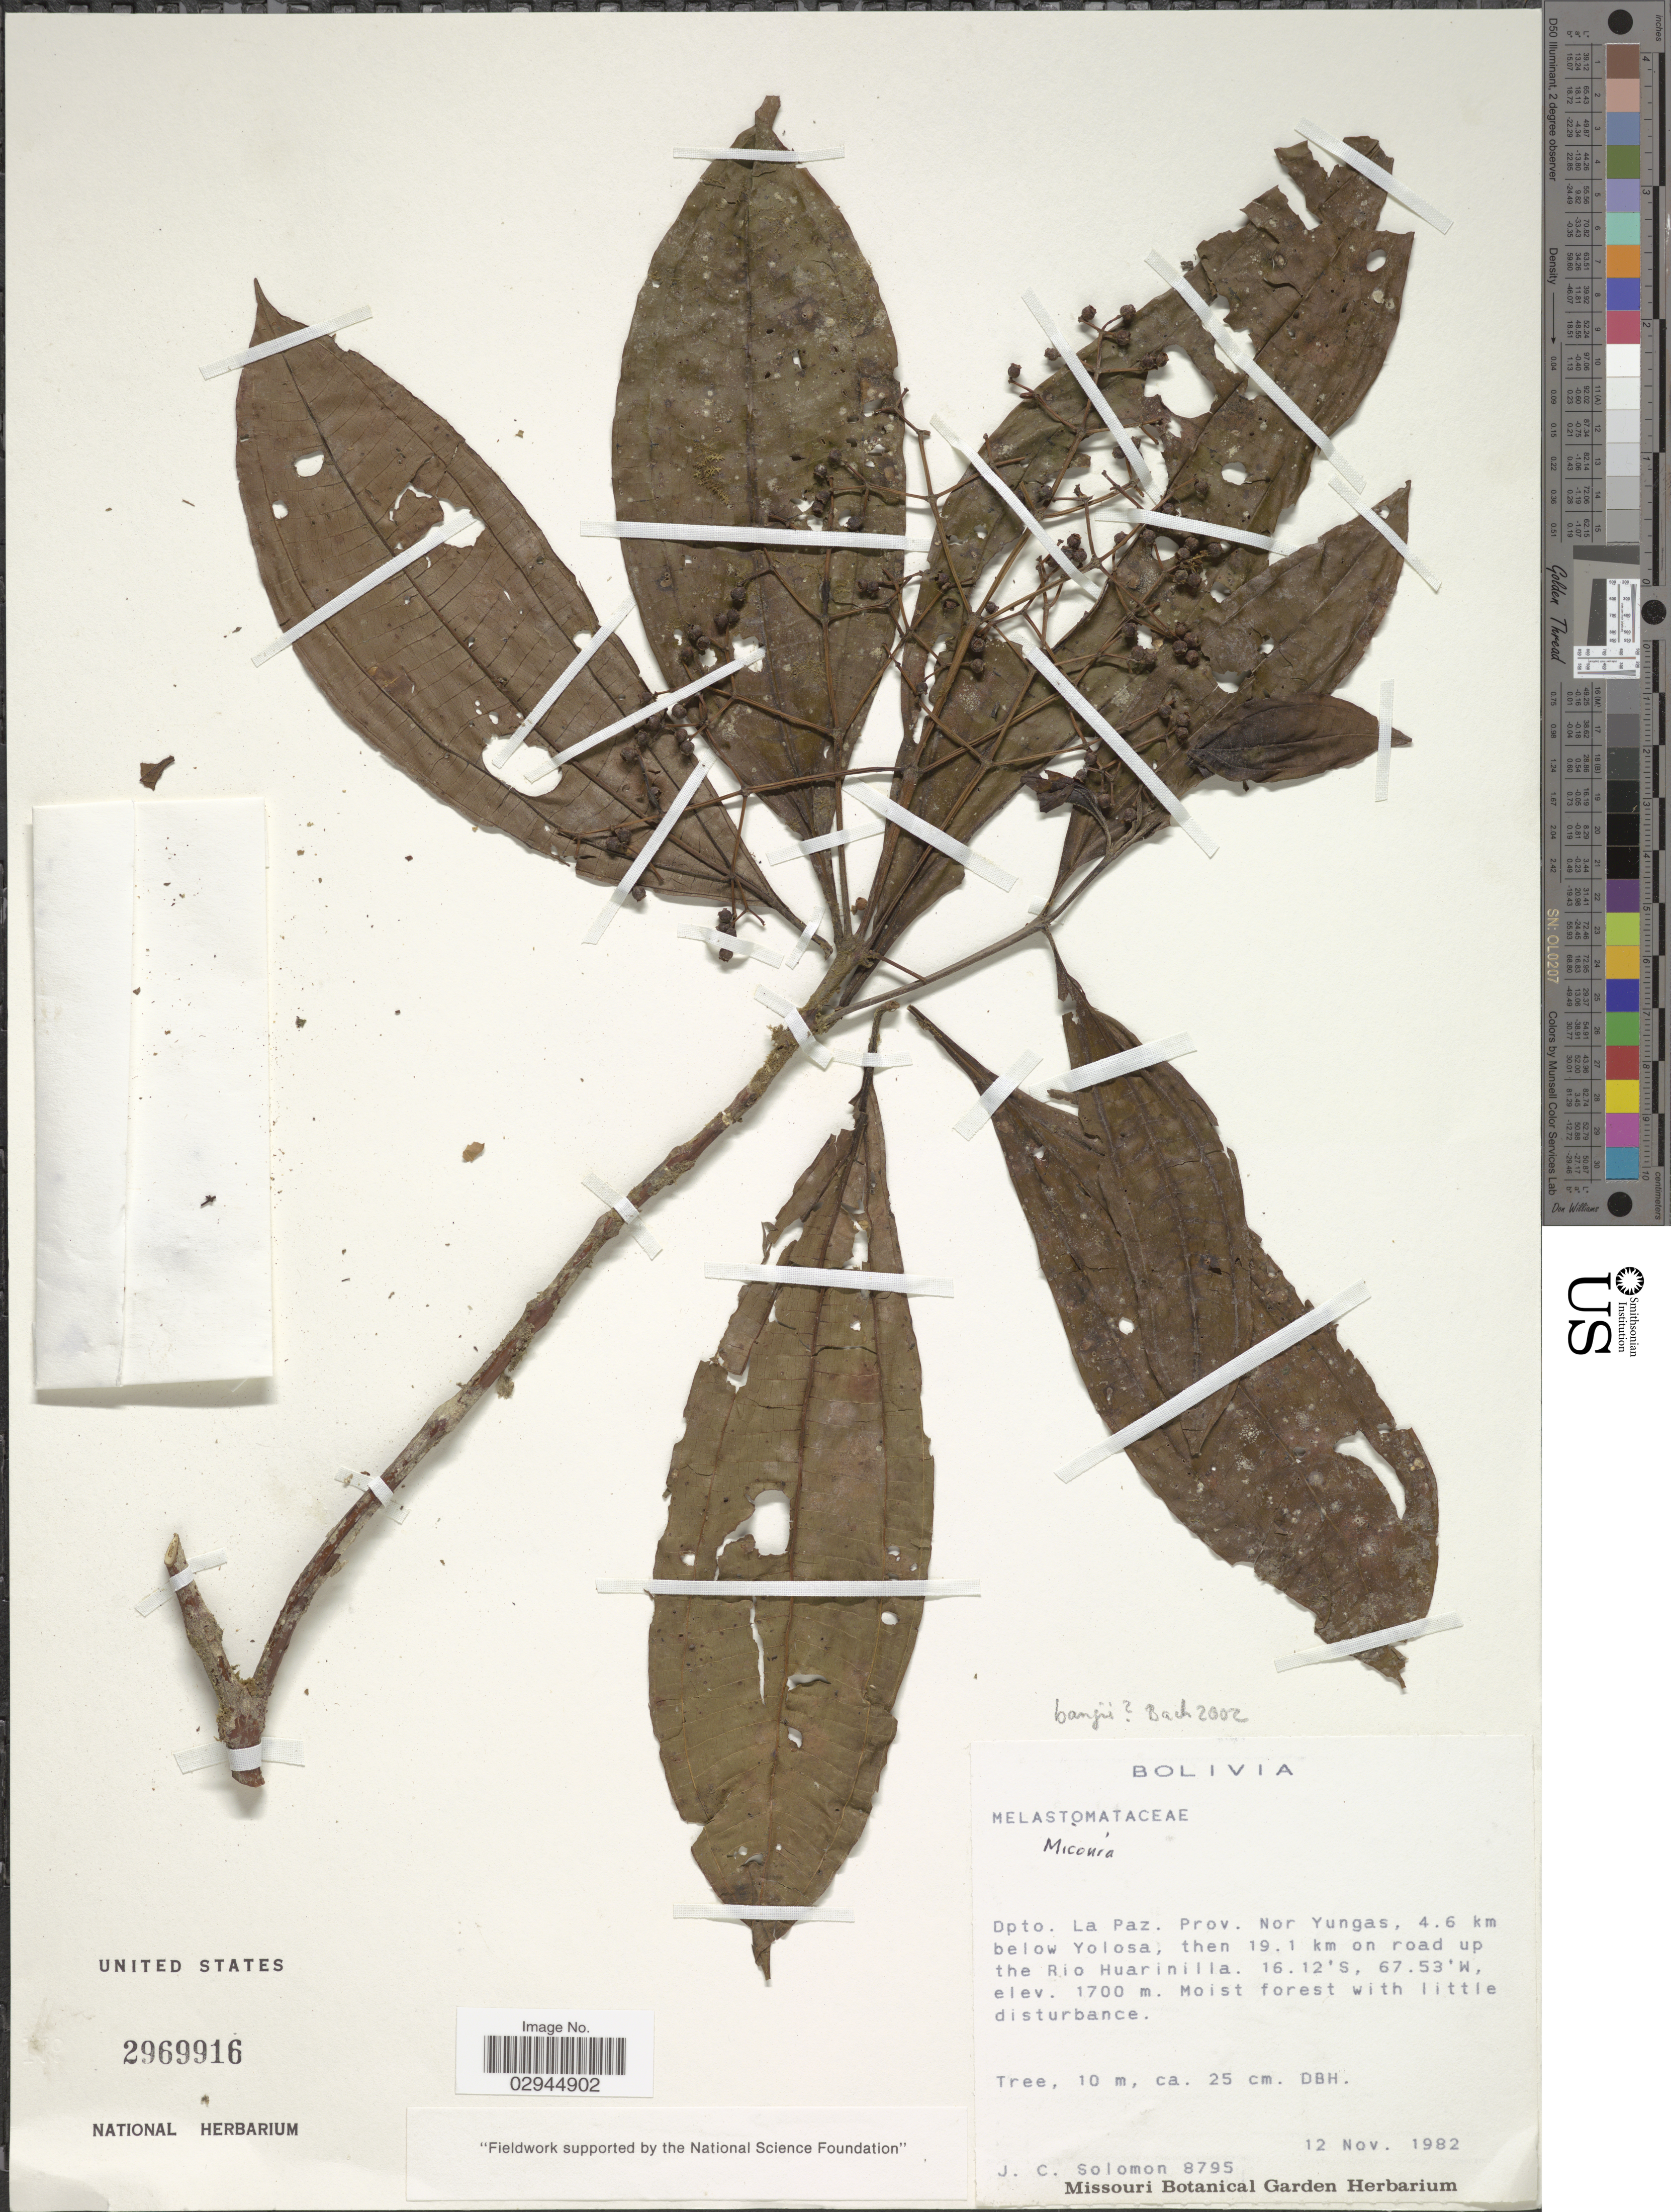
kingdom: Plantae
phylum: Tracheophyta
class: Magnoliopsida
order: Myrtales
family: Melastomataceae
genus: Miconia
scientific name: Miconia sp.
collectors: J. C. Solomon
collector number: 8795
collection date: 1982-11-12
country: Bolivia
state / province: La Paz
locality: Dpto. La Paz. Prov. Nor Yungas, 4.6 km below Yolosa, then 19.1 km on road up the Rio Huarinilla.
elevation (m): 1700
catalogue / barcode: US 2969916